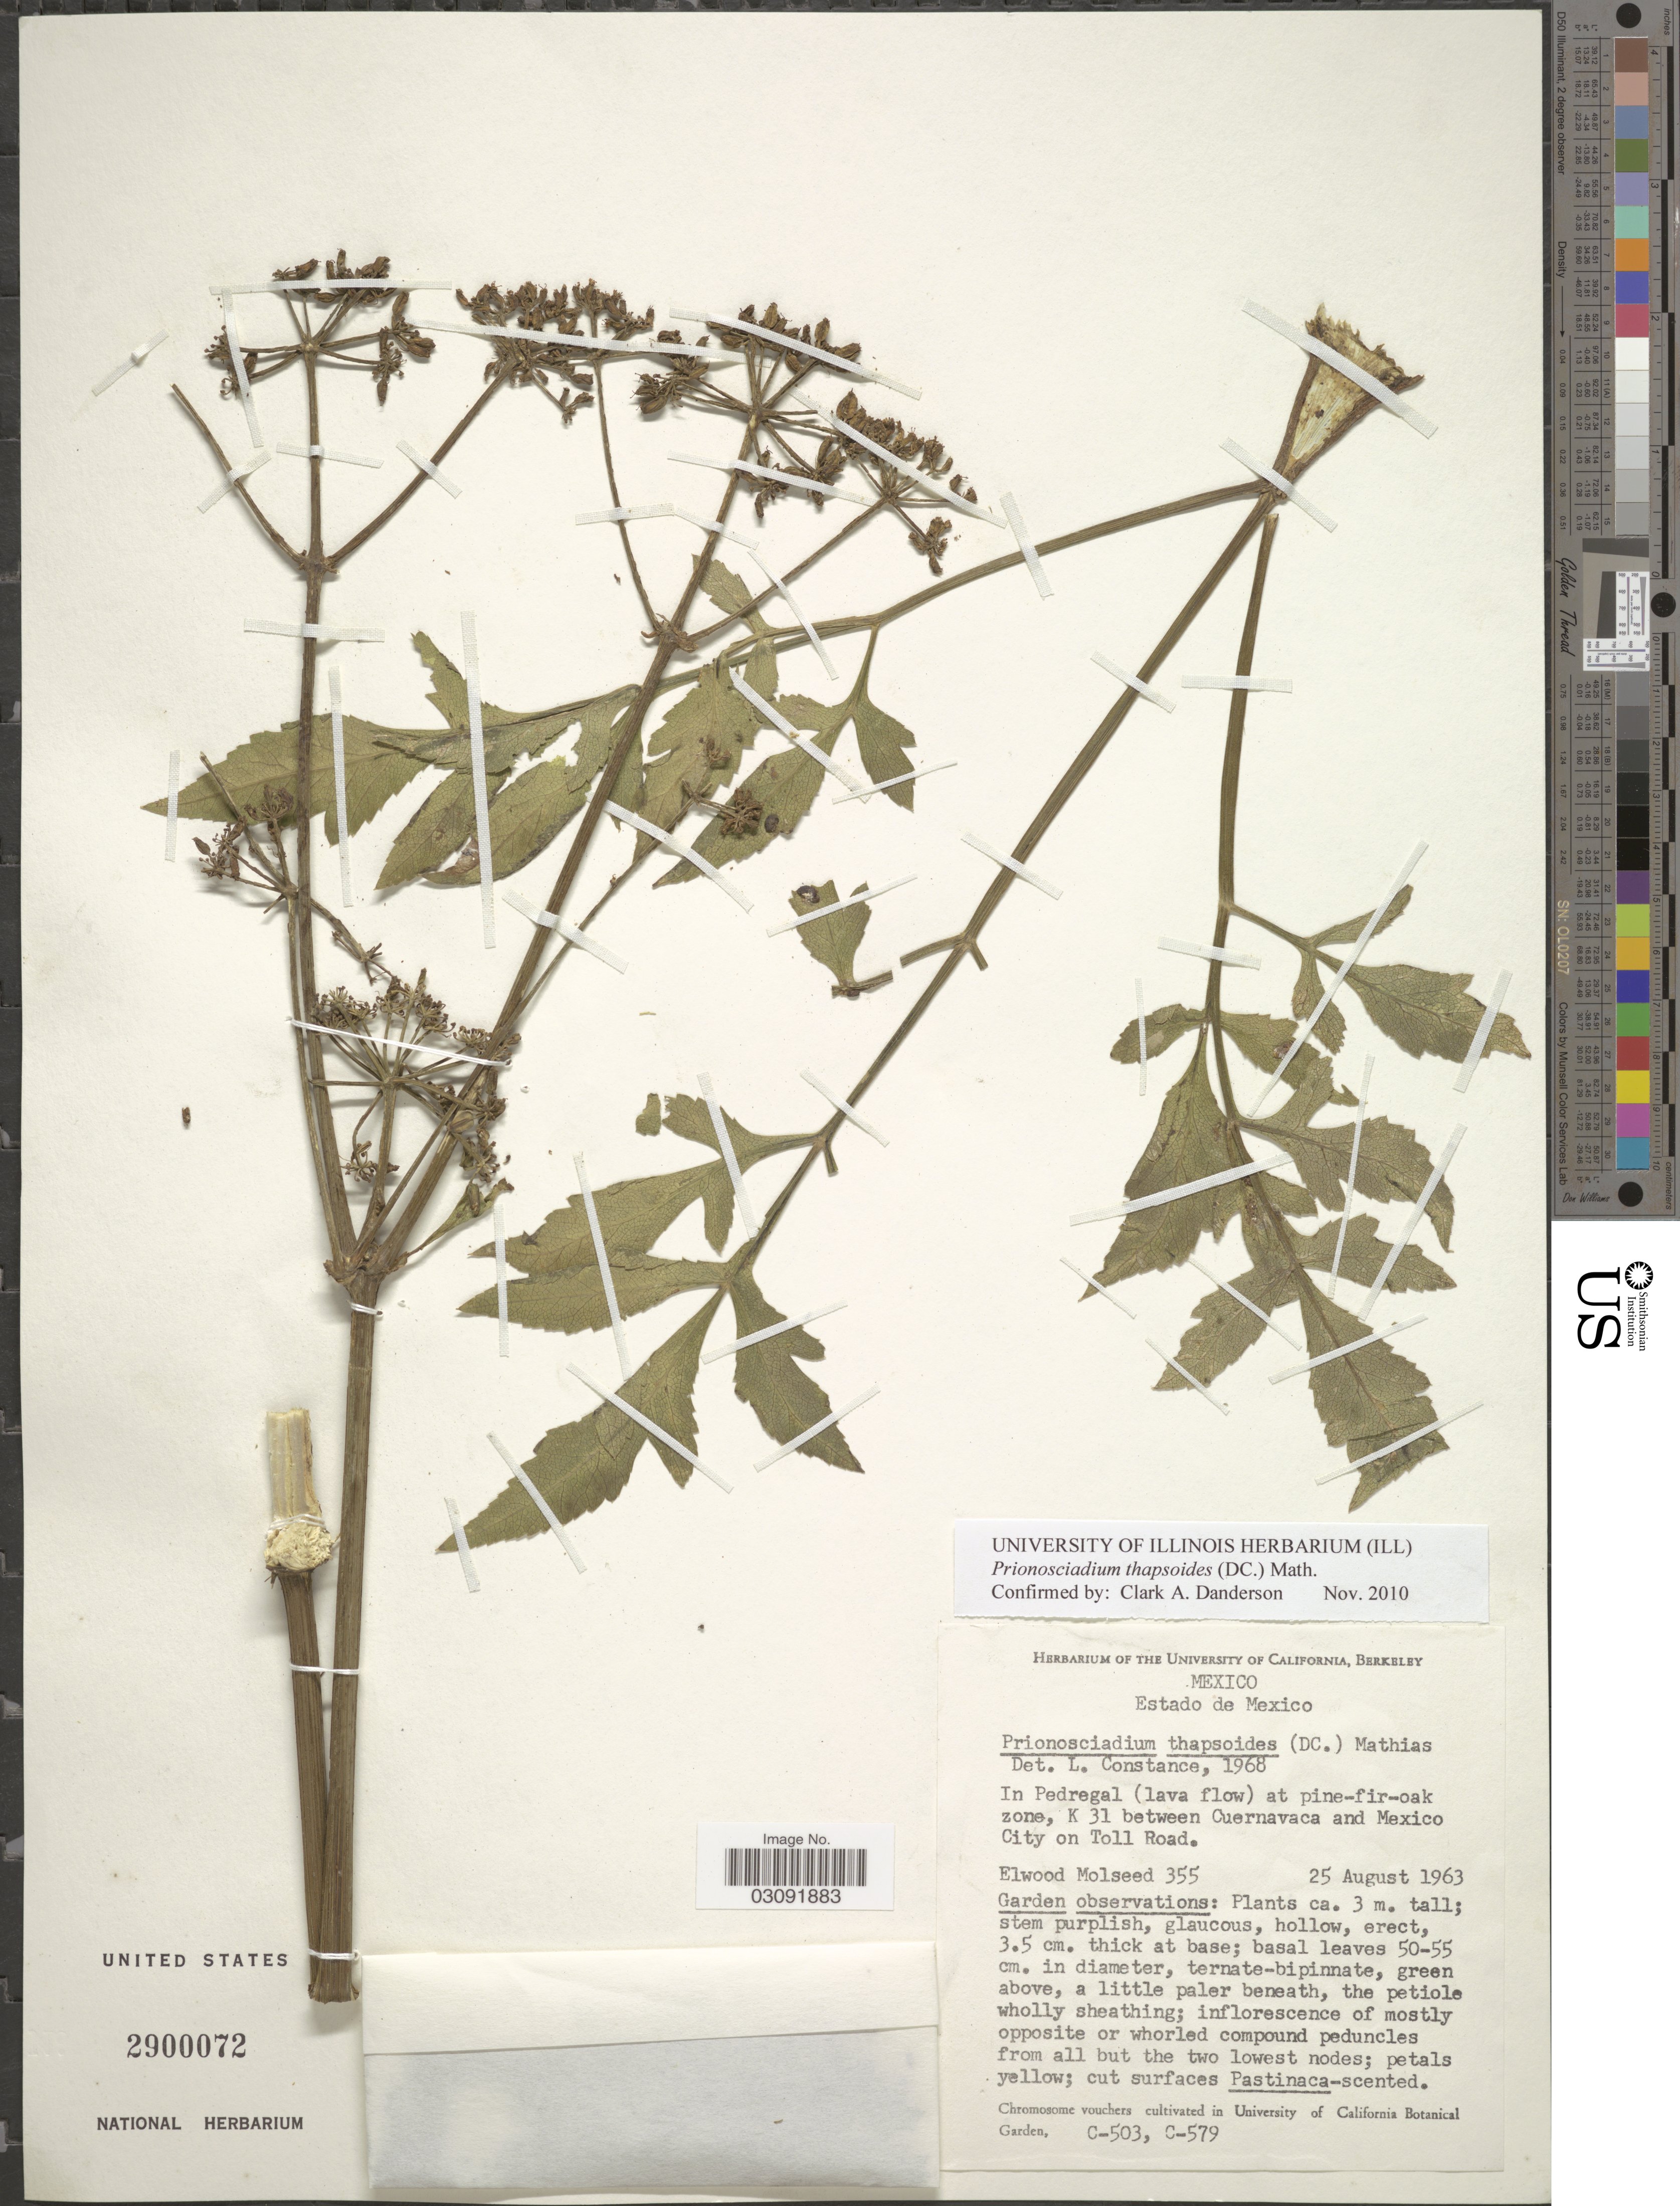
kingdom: Plantae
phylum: Tracheophyta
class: Magnoliopsida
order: Apiales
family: Apiaceae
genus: Prionosciadium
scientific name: Prionosciadium thapsoides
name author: (DC.)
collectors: E. Molseed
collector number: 355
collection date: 1963-08-25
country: Mexico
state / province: México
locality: In Pedegral (lava flow) at pine-fir-oak zone, K 31 between Cuernavaca and Mexico City on Toll Road.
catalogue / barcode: US 2900072